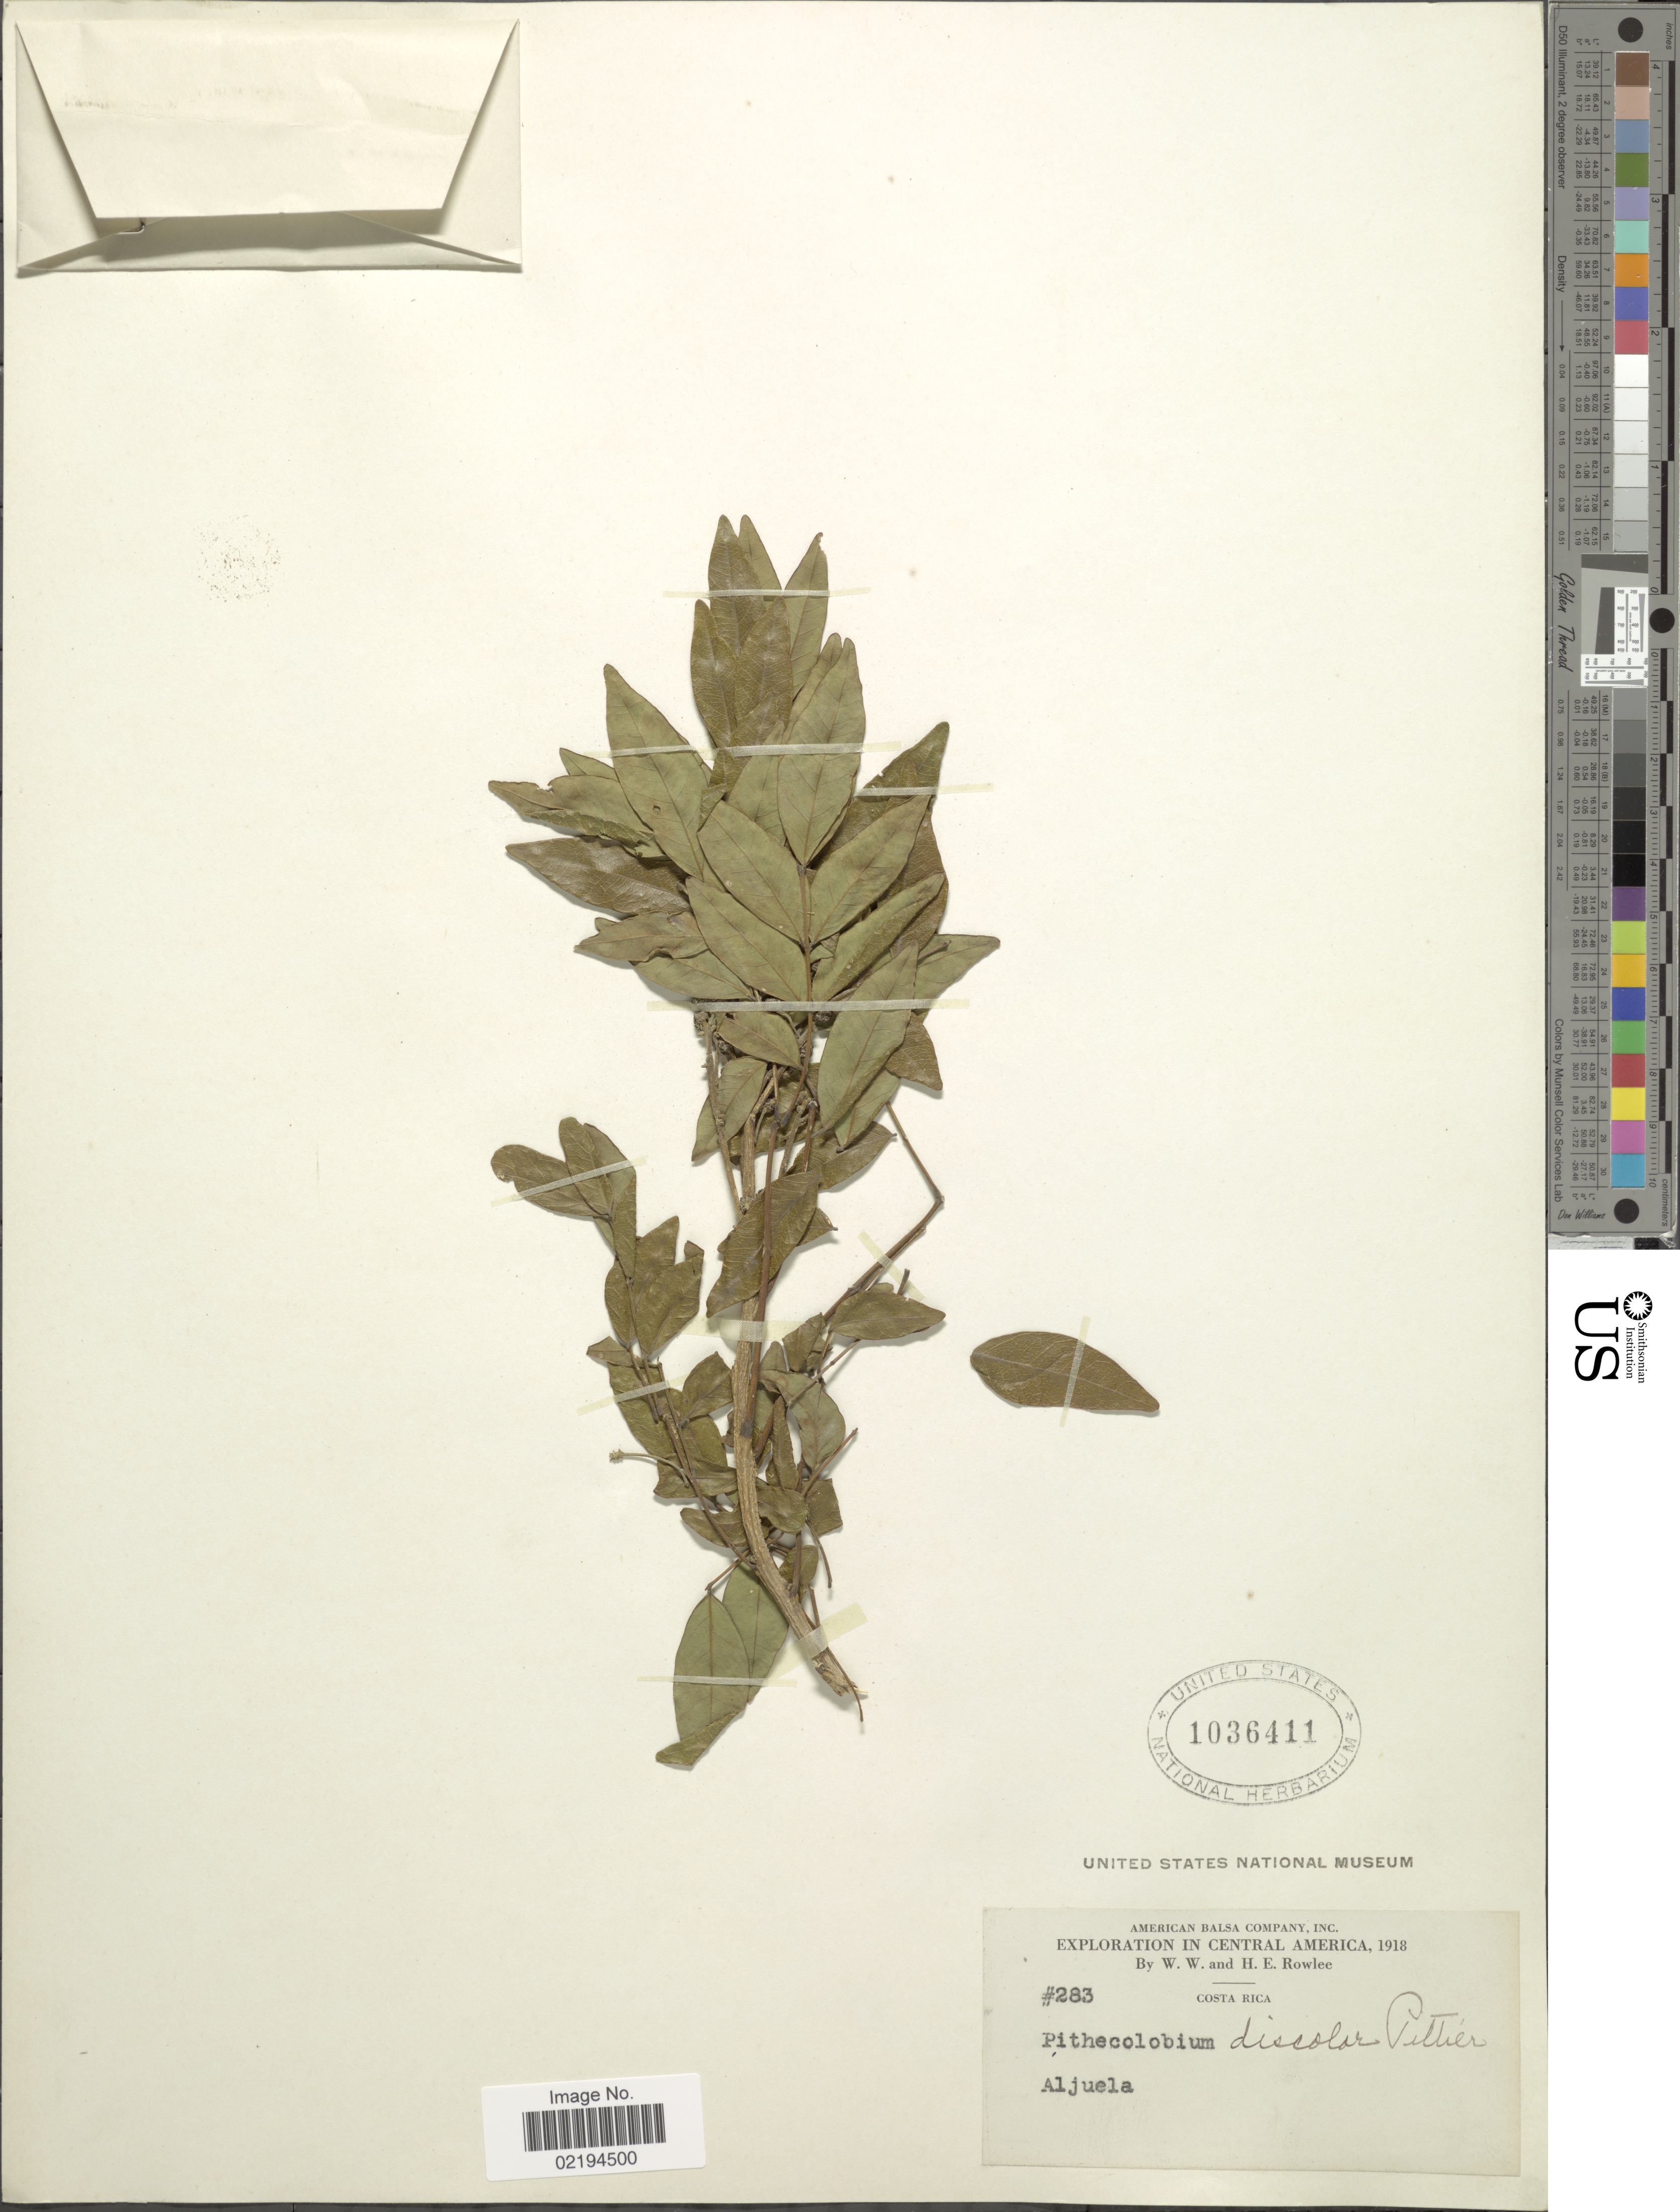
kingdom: Plantae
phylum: Tracheophyta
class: Magnoliopsida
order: Fabales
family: Fabaceae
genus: Pseudalbizzia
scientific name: Pseudalbizzia adinocephala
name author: (Donn. Sm.) Koenen & Duno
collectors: W. W. Rowlee & H. E. Rowlee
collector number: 283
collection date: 1918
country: Costa Rica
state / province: Alajuela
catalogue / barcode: US 1036411